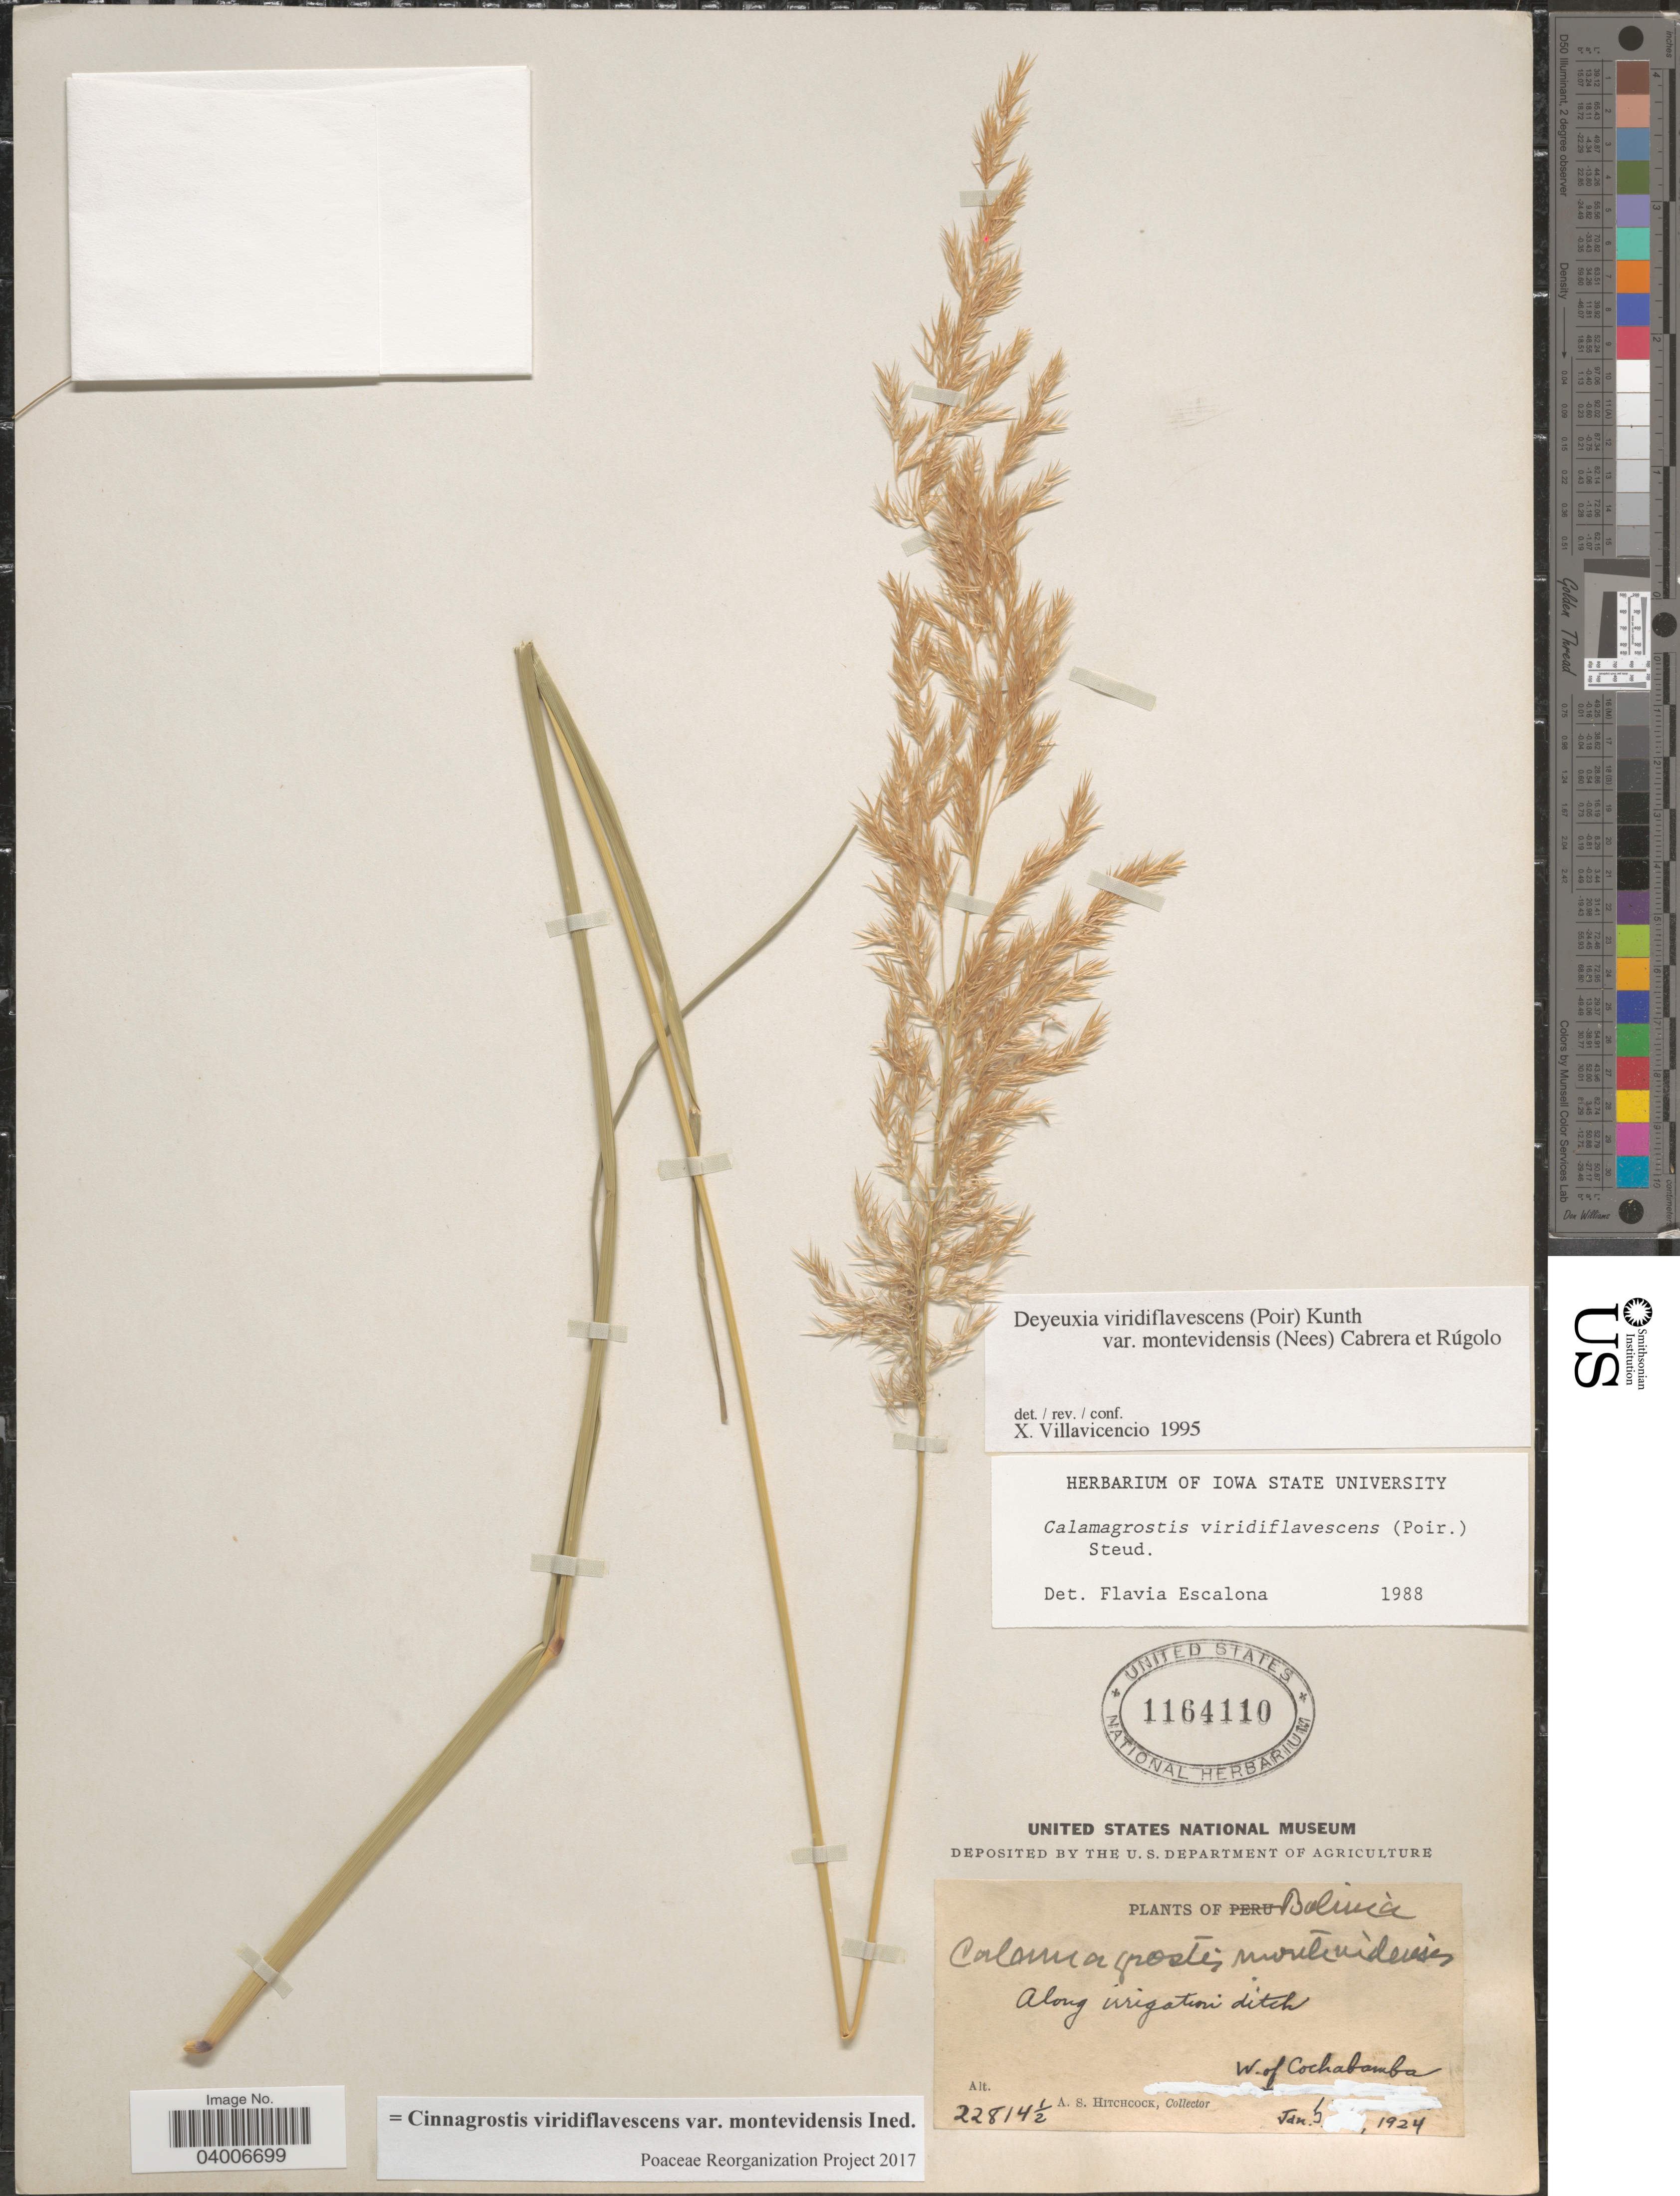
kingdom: Plantae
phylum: Tracheophyta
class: Liliopsida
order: Poales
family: Poaceae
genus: Cinnagrostis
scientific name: Cinnagrostis viridiflavescens var. montevidensis ined.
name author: (Nees) P.M. Peterson et al.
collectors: A. S. Hitchcock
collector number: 22814½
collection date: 1924-01-05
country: Bolivia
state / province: Cochabamba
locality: W. of Cochabamba.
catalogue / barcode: US 1164110